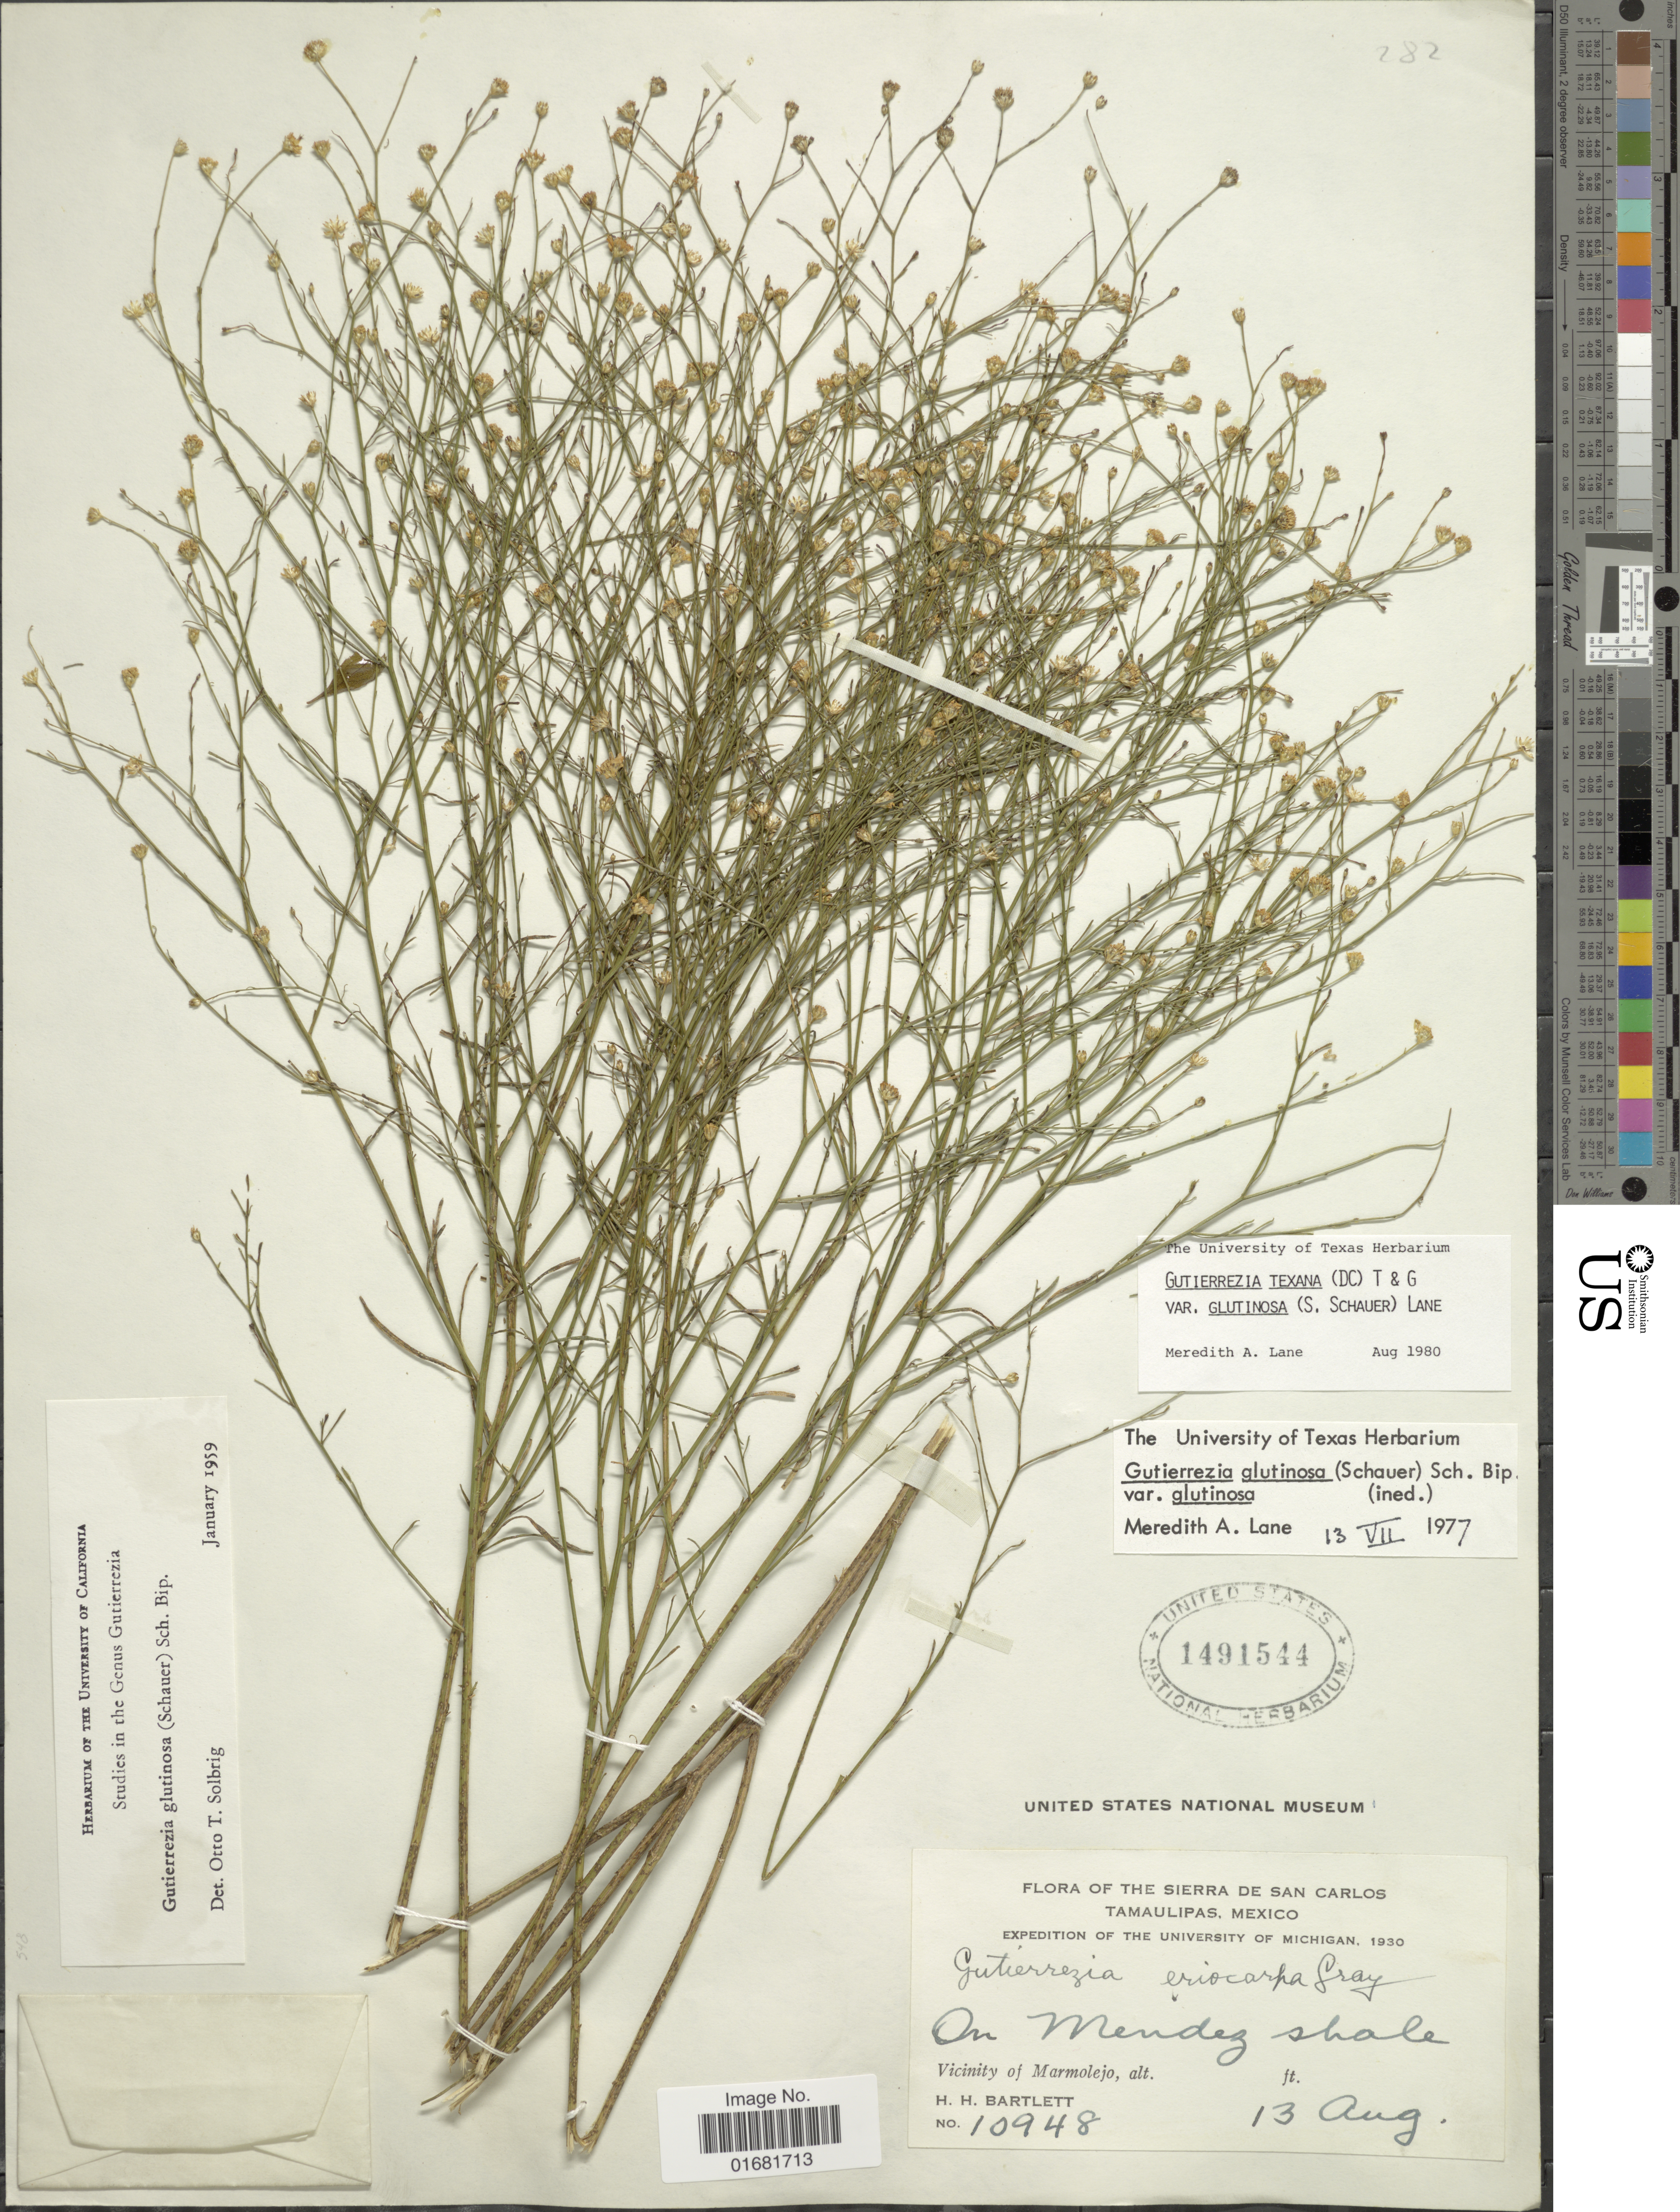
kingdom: Plantae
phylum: Tracheophyta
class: Magnoliopsida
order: Asterales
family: Asteraceae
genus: Gutierrezia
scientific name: Gutierrezia texana var. glutinosa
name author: (S. Schauer) M.A. Lane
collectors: H. H. Bartlett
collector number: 10948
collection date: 1930-08-13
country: Mexico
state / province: Tamaulipas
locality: Sierra de San Carlos. Vicinity of Marmolejo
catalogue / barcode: US 1491544